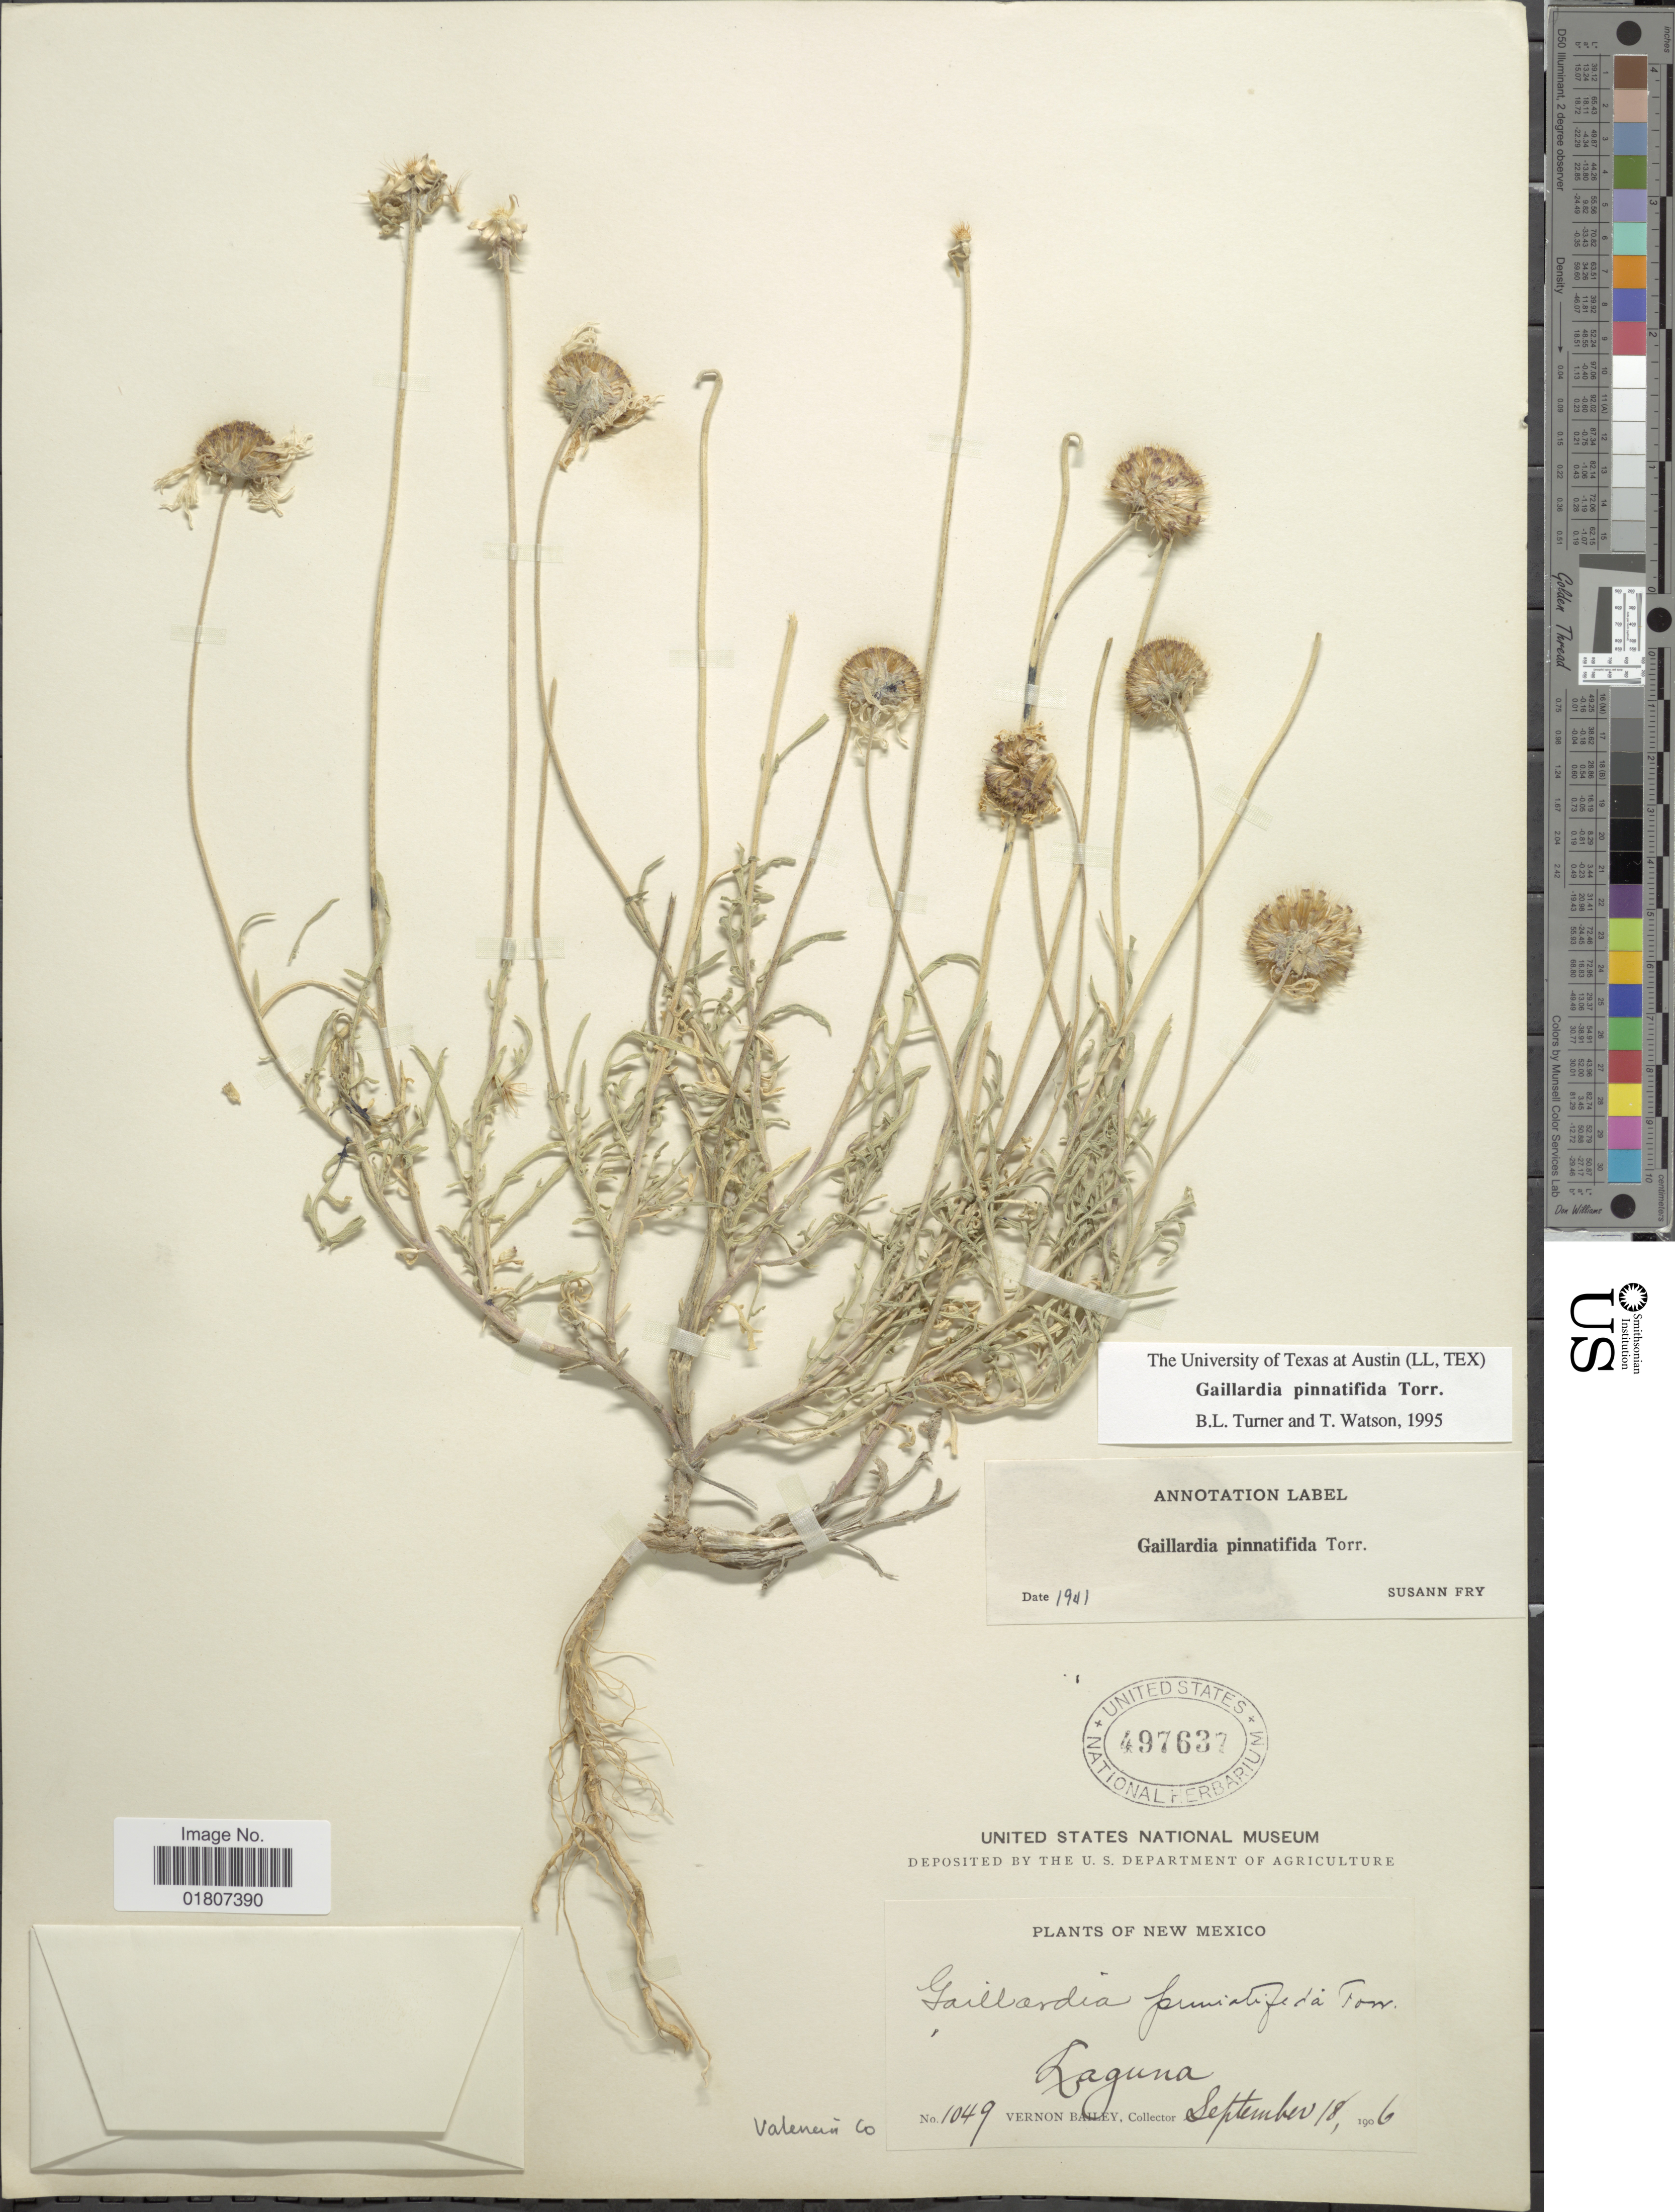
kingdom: Plantae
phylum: Tracheophyta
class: Magnoliopsida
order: Asterales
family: Asteraceae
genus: Gaillardia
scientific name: Gaillardia pinnatifida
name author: Torr.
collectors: V. O. Bailey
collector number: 1049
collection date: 1906-09-18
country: United States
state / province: New Mexico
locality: Laguna. Valencia Co.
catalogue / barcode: US 497637